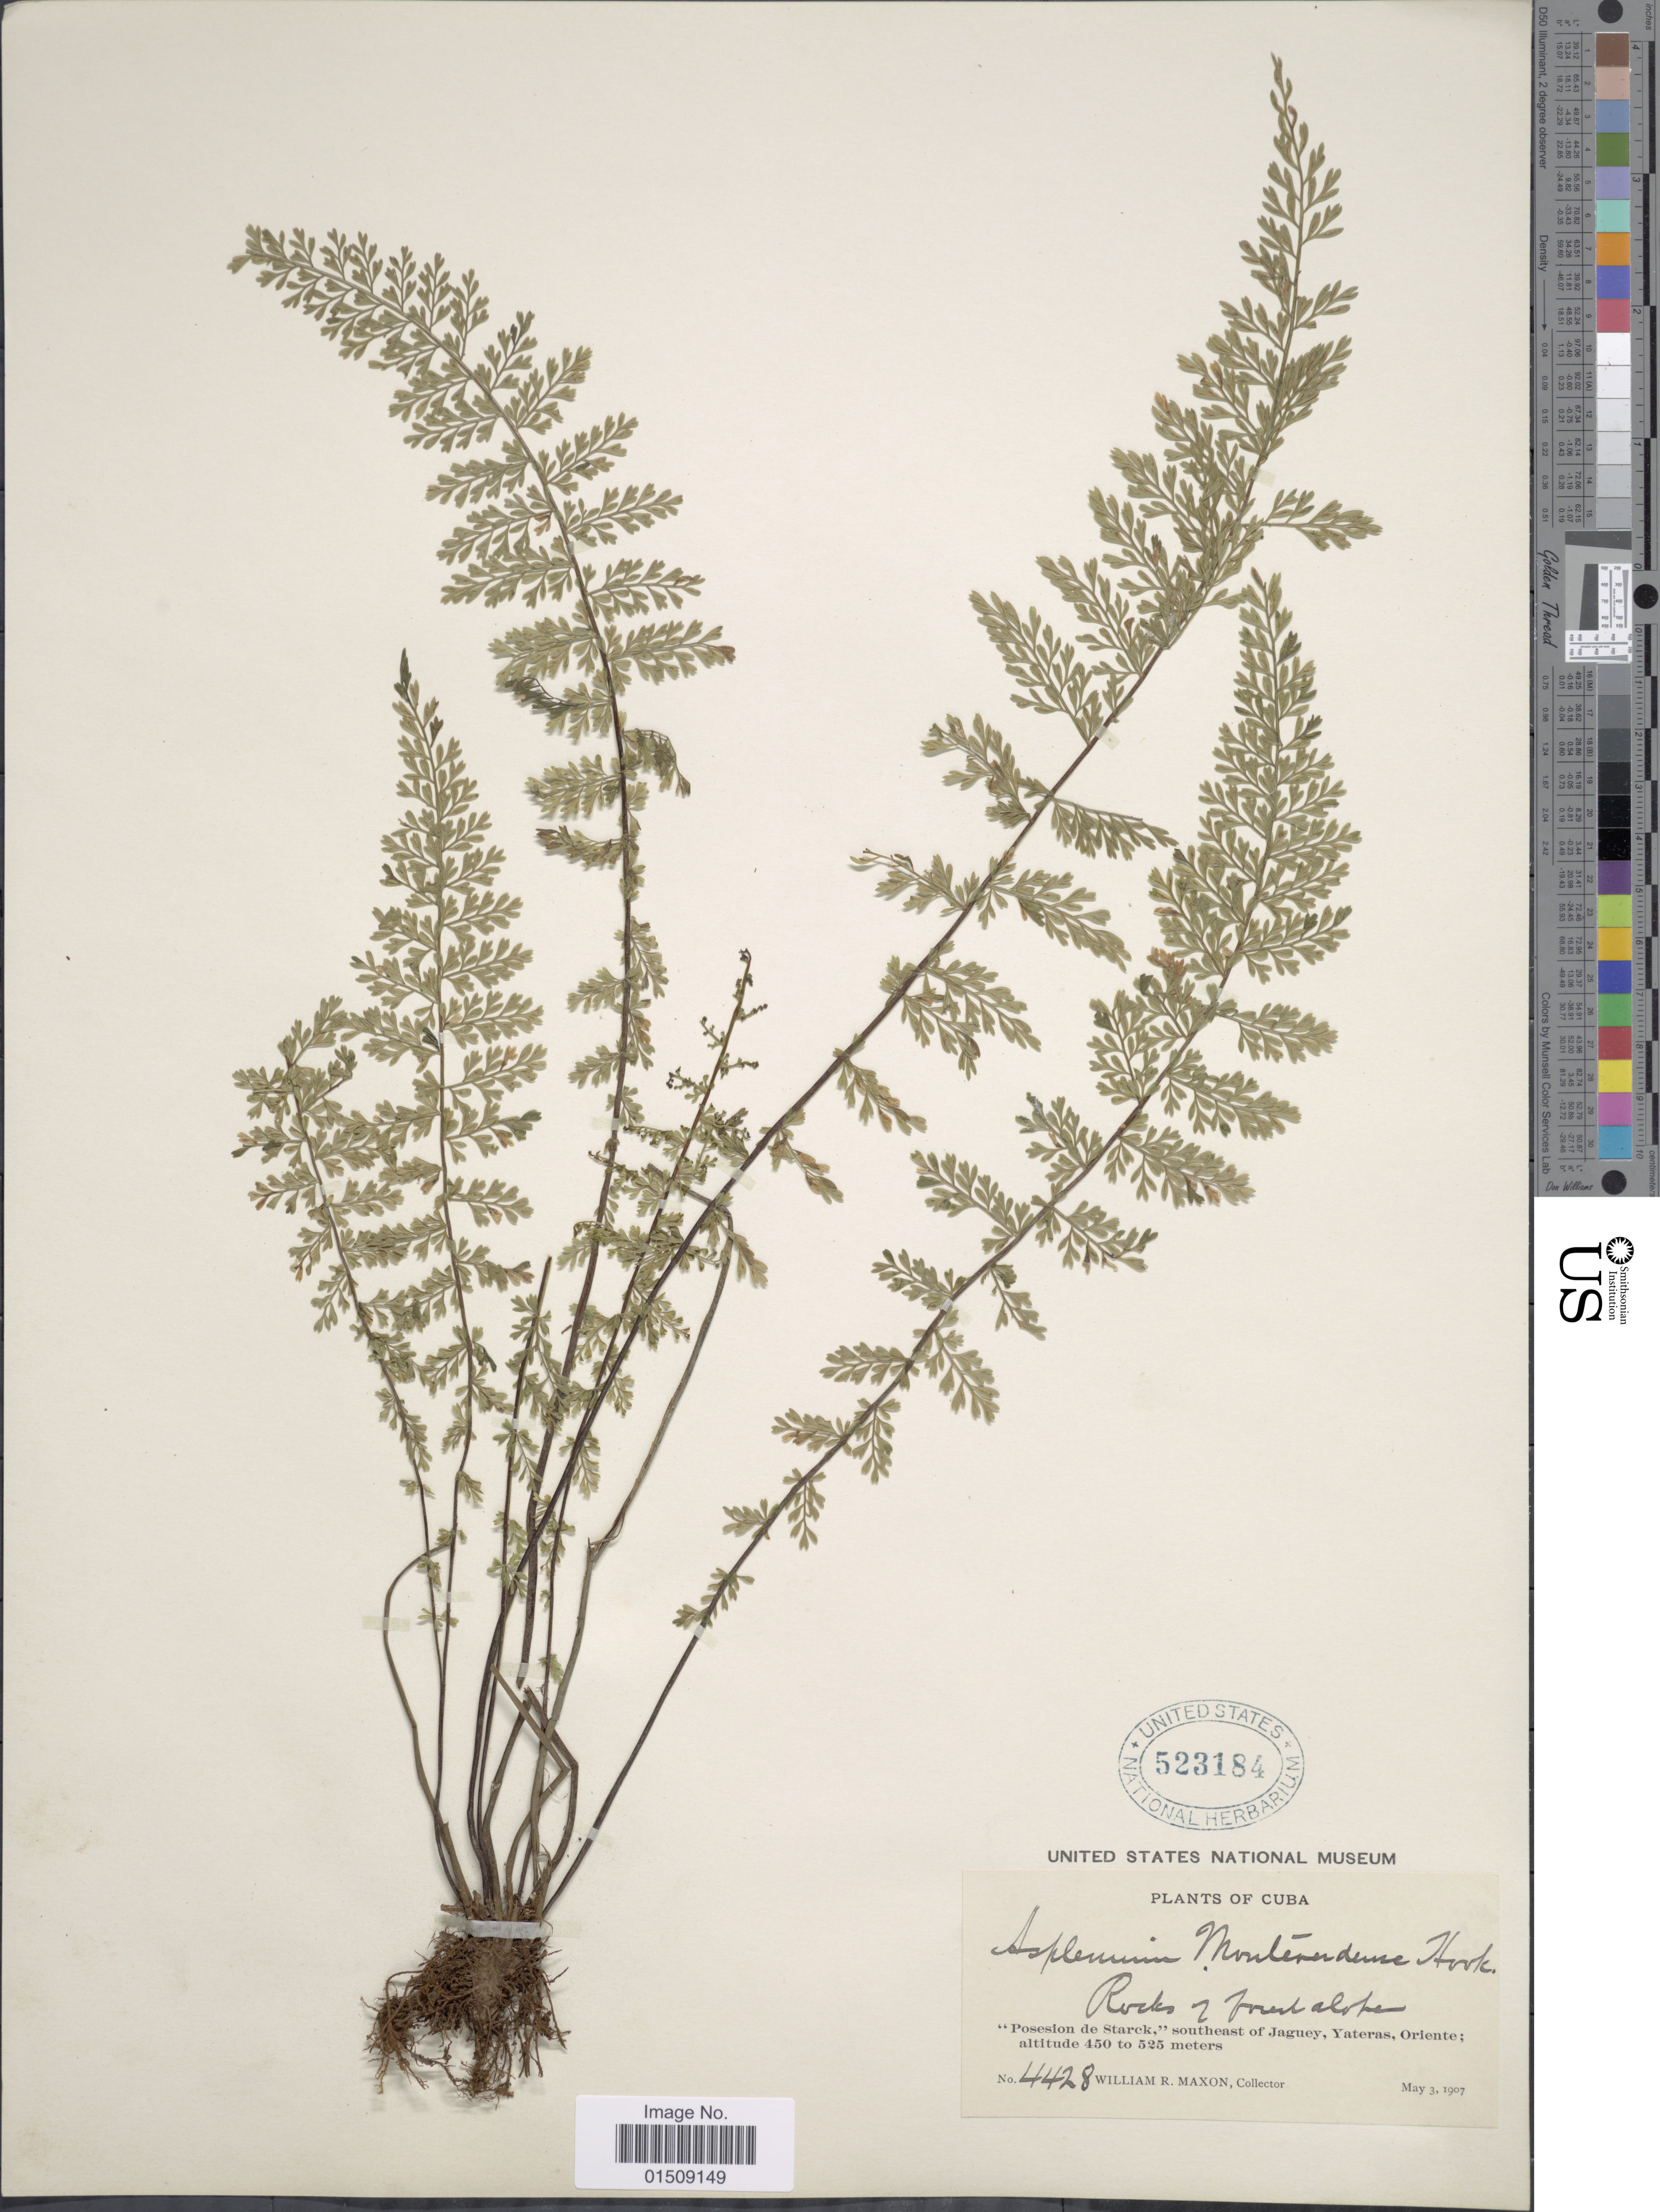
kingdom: Plantae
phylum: Tracheophyta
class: Polypodiopsida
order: Polypodiales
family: Aspleniaceae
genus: Asplenium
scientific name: Asplenium myriophyllum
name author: (Sw.) C. Presl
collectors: W. R. Maxon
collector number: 4428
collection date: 1907-05-03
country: Cuba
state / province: Oriente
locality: Posesion de Starck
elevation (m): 450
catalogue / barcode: US 523184